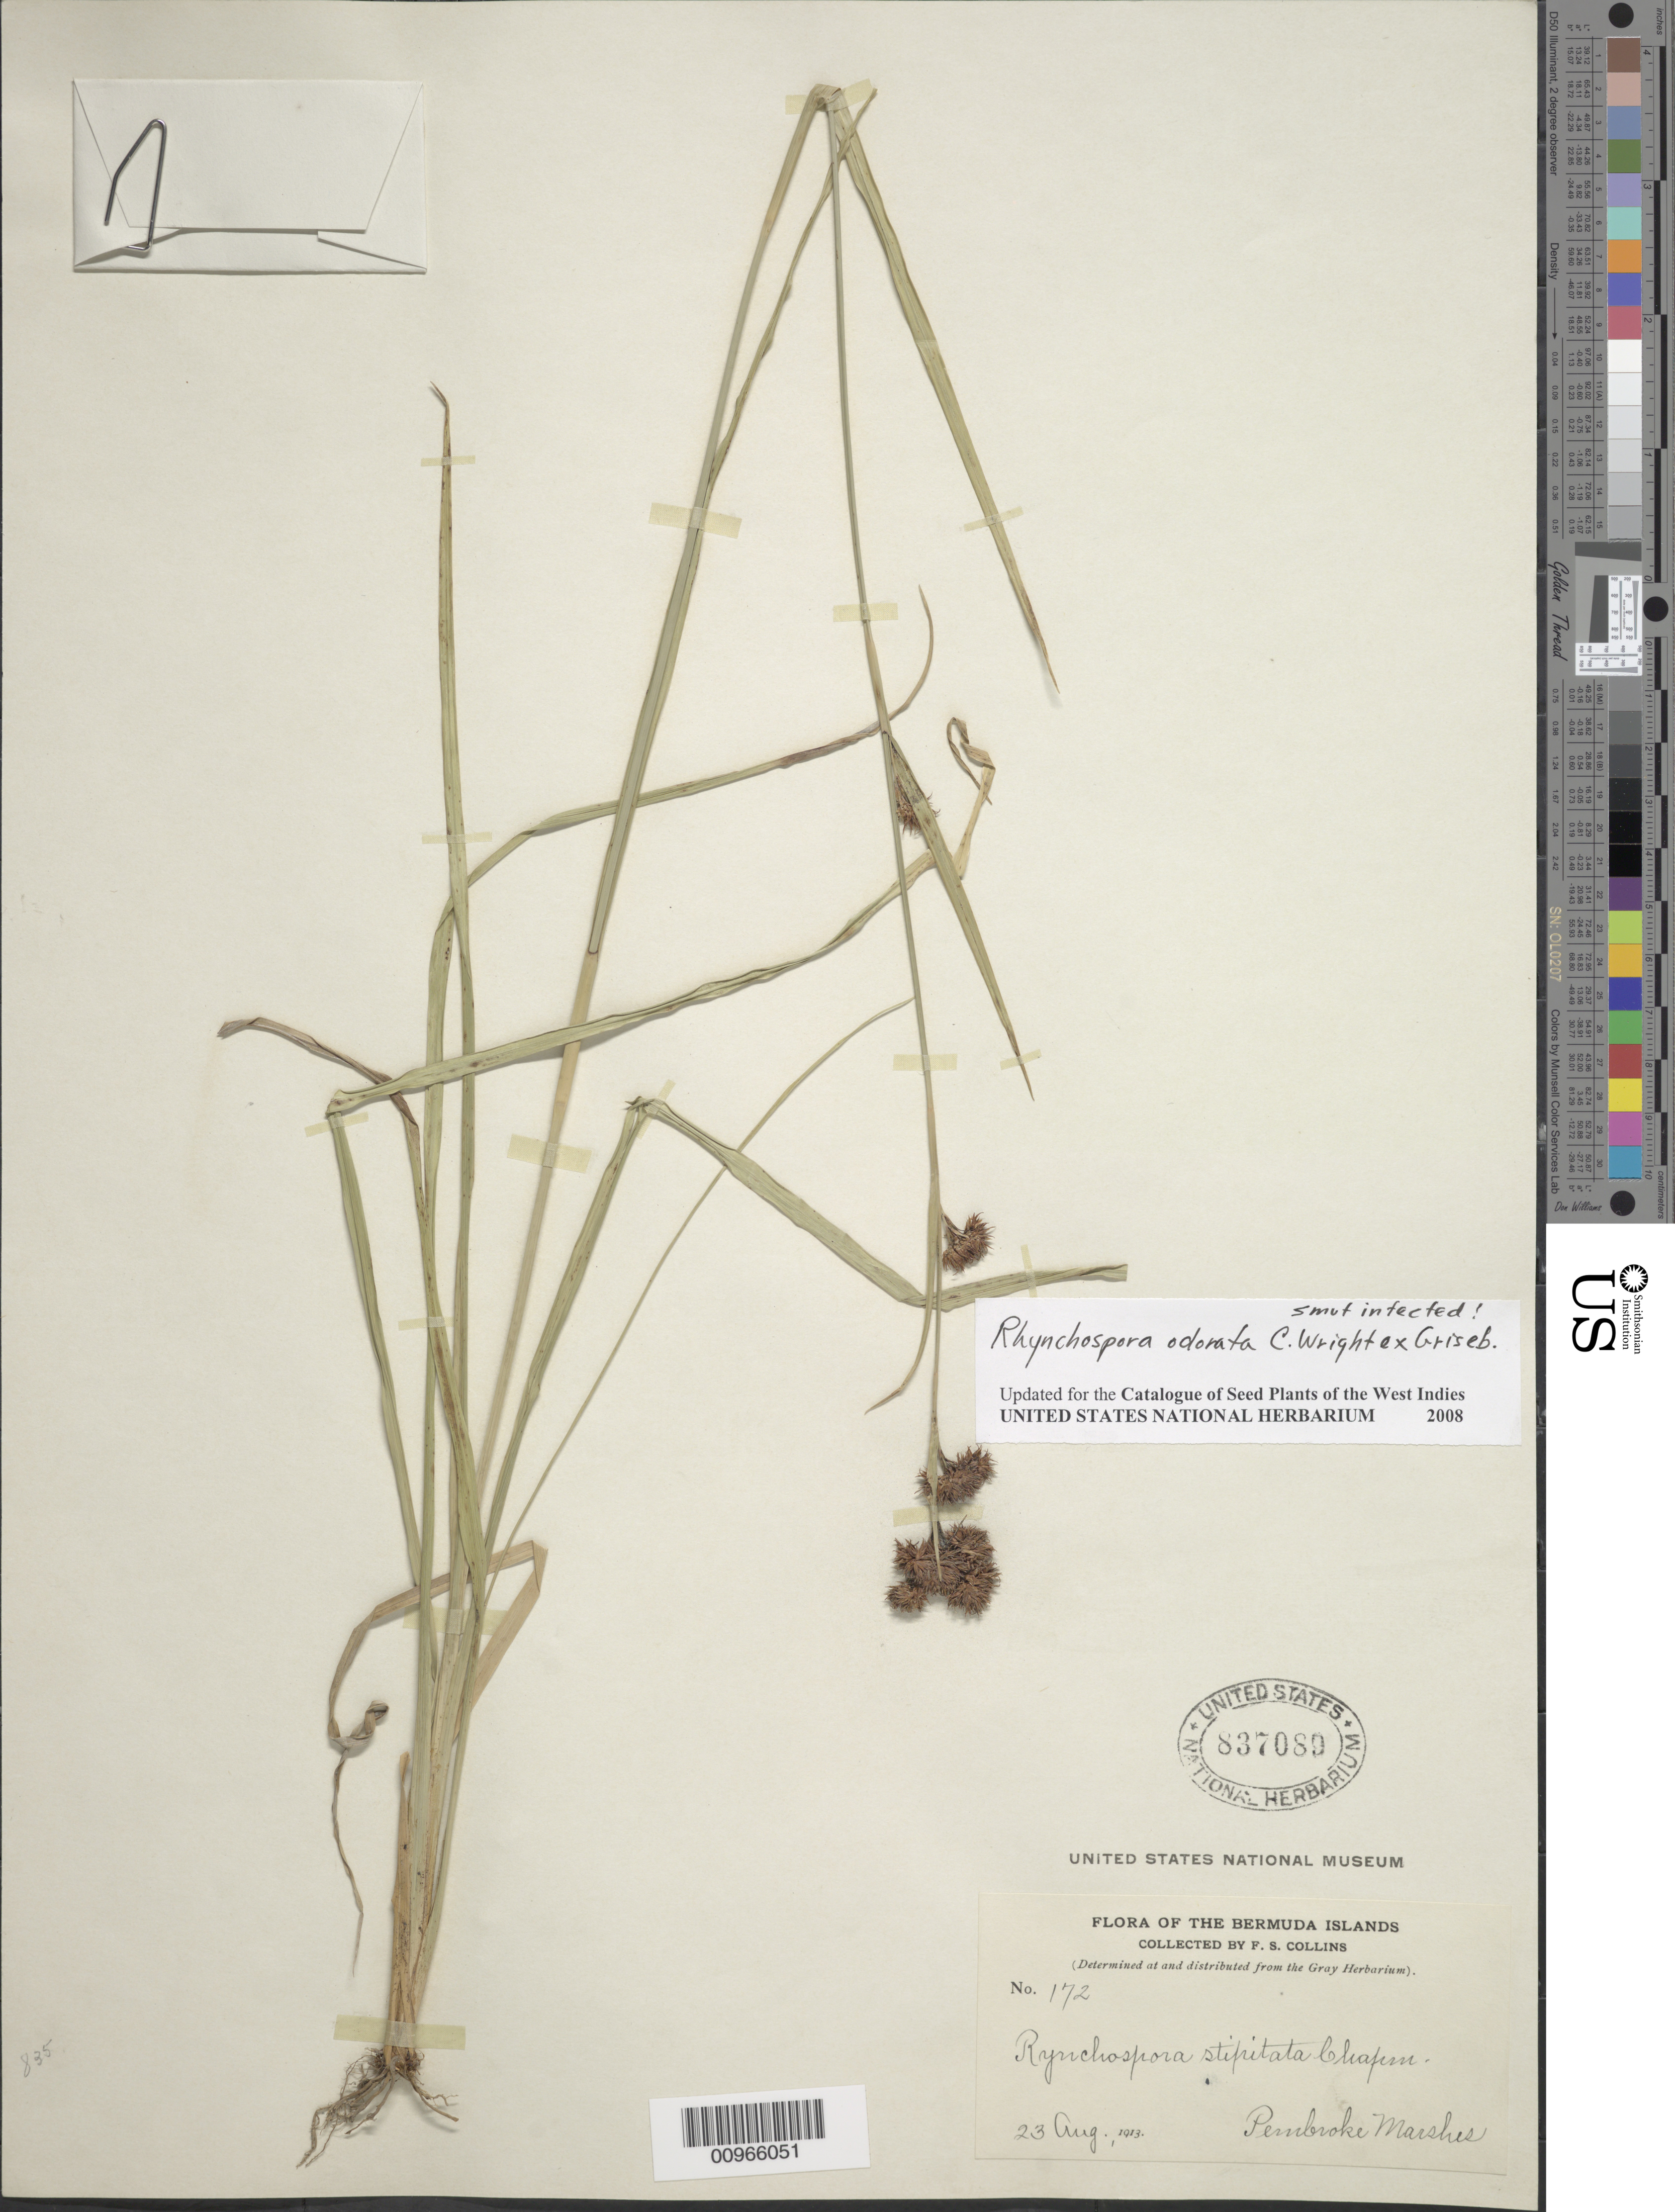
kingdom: Plantae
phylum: Tracheophyta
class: Liliopsida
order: Poales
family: Cyperaceae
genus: Rhynchospora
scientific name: Rhynchospora odorata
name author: C. Wright ex Griseb.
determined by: Strong, M. T., (US), Smithsonian Institution - National Museum of Natural History (UNITED STATES)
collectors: F. Collins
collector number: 172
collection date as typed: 23 Aug 1913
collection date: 1913-08-23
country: Bermuda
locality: Pembroke Marshes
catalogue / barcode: US 837080